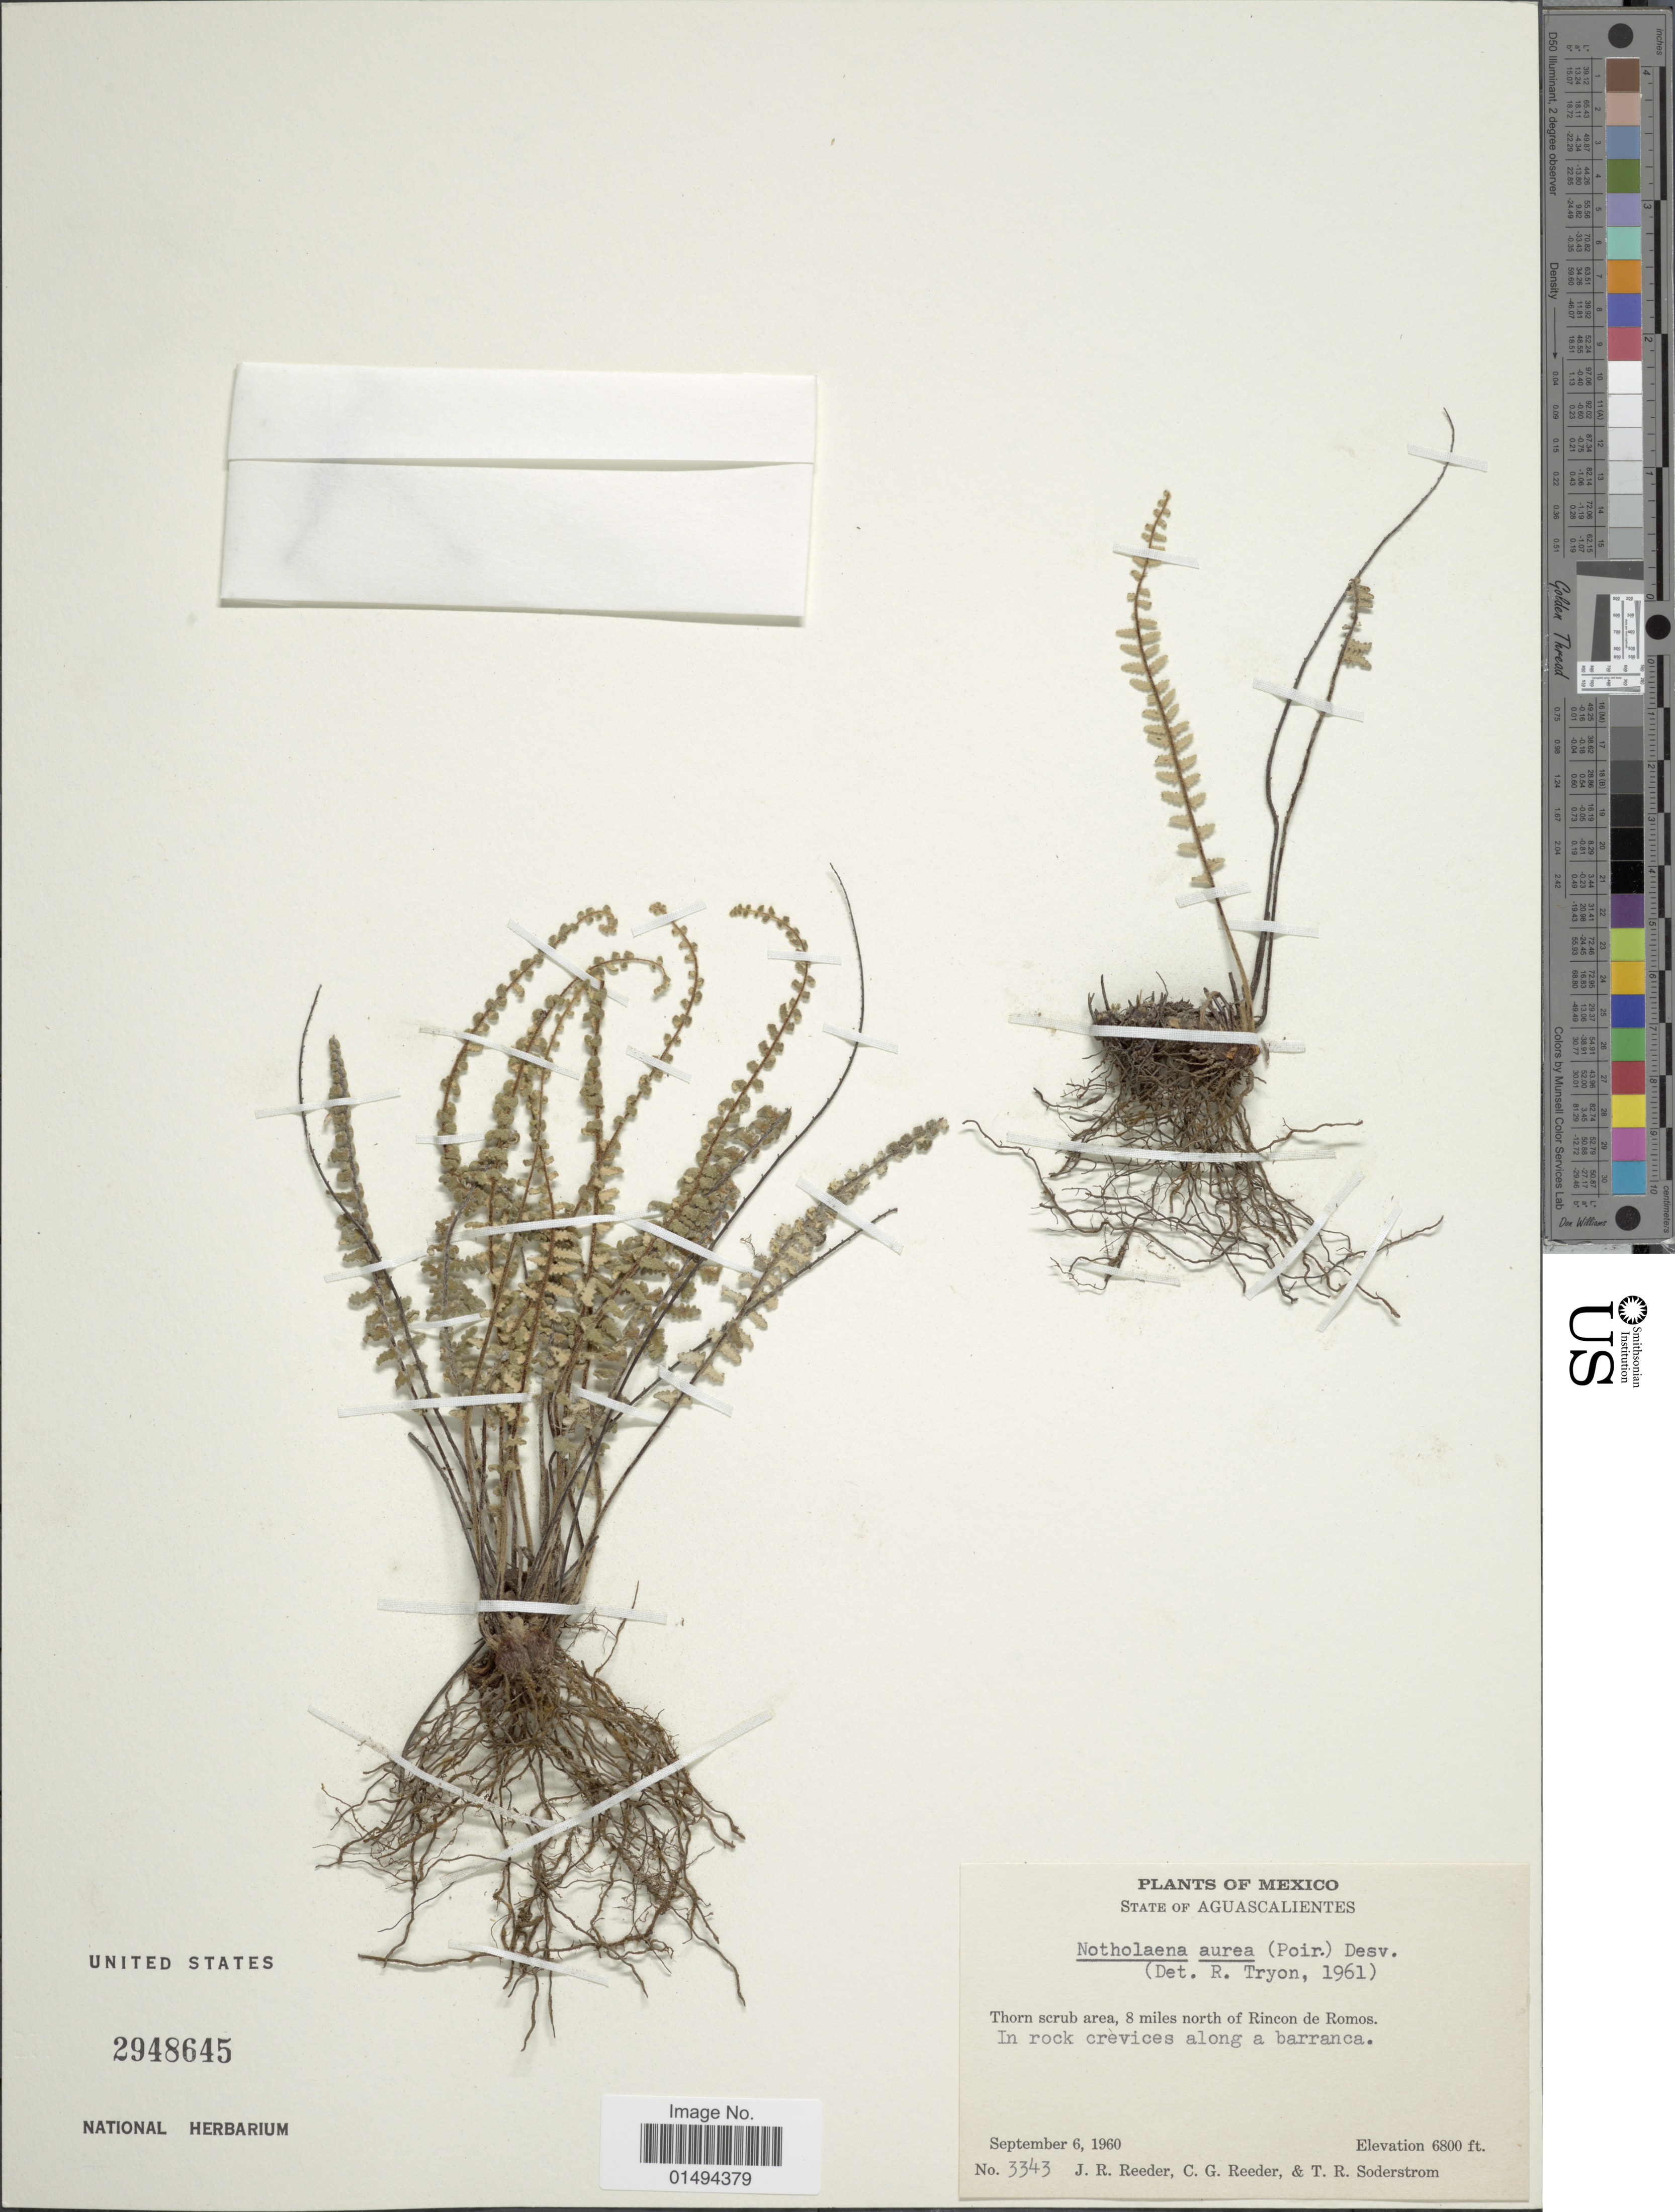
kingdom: Plantae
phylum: Tracheophyta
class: Polypodiopsida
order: Polypodiales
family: Pteridaceae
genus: Myriopteris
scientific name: Myriopteris aurea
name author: (Poir.) Grusz & Windham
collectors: J. R. Reeder & T. R. Soderstrom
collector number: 3343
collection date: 1960-09-06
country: Mexico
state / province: Aguascalientes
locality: Thorn scrub area, 8 miles north of Rincon de Romos, In rock crevices along a barranca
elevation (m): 2073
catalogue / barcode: US 2948645